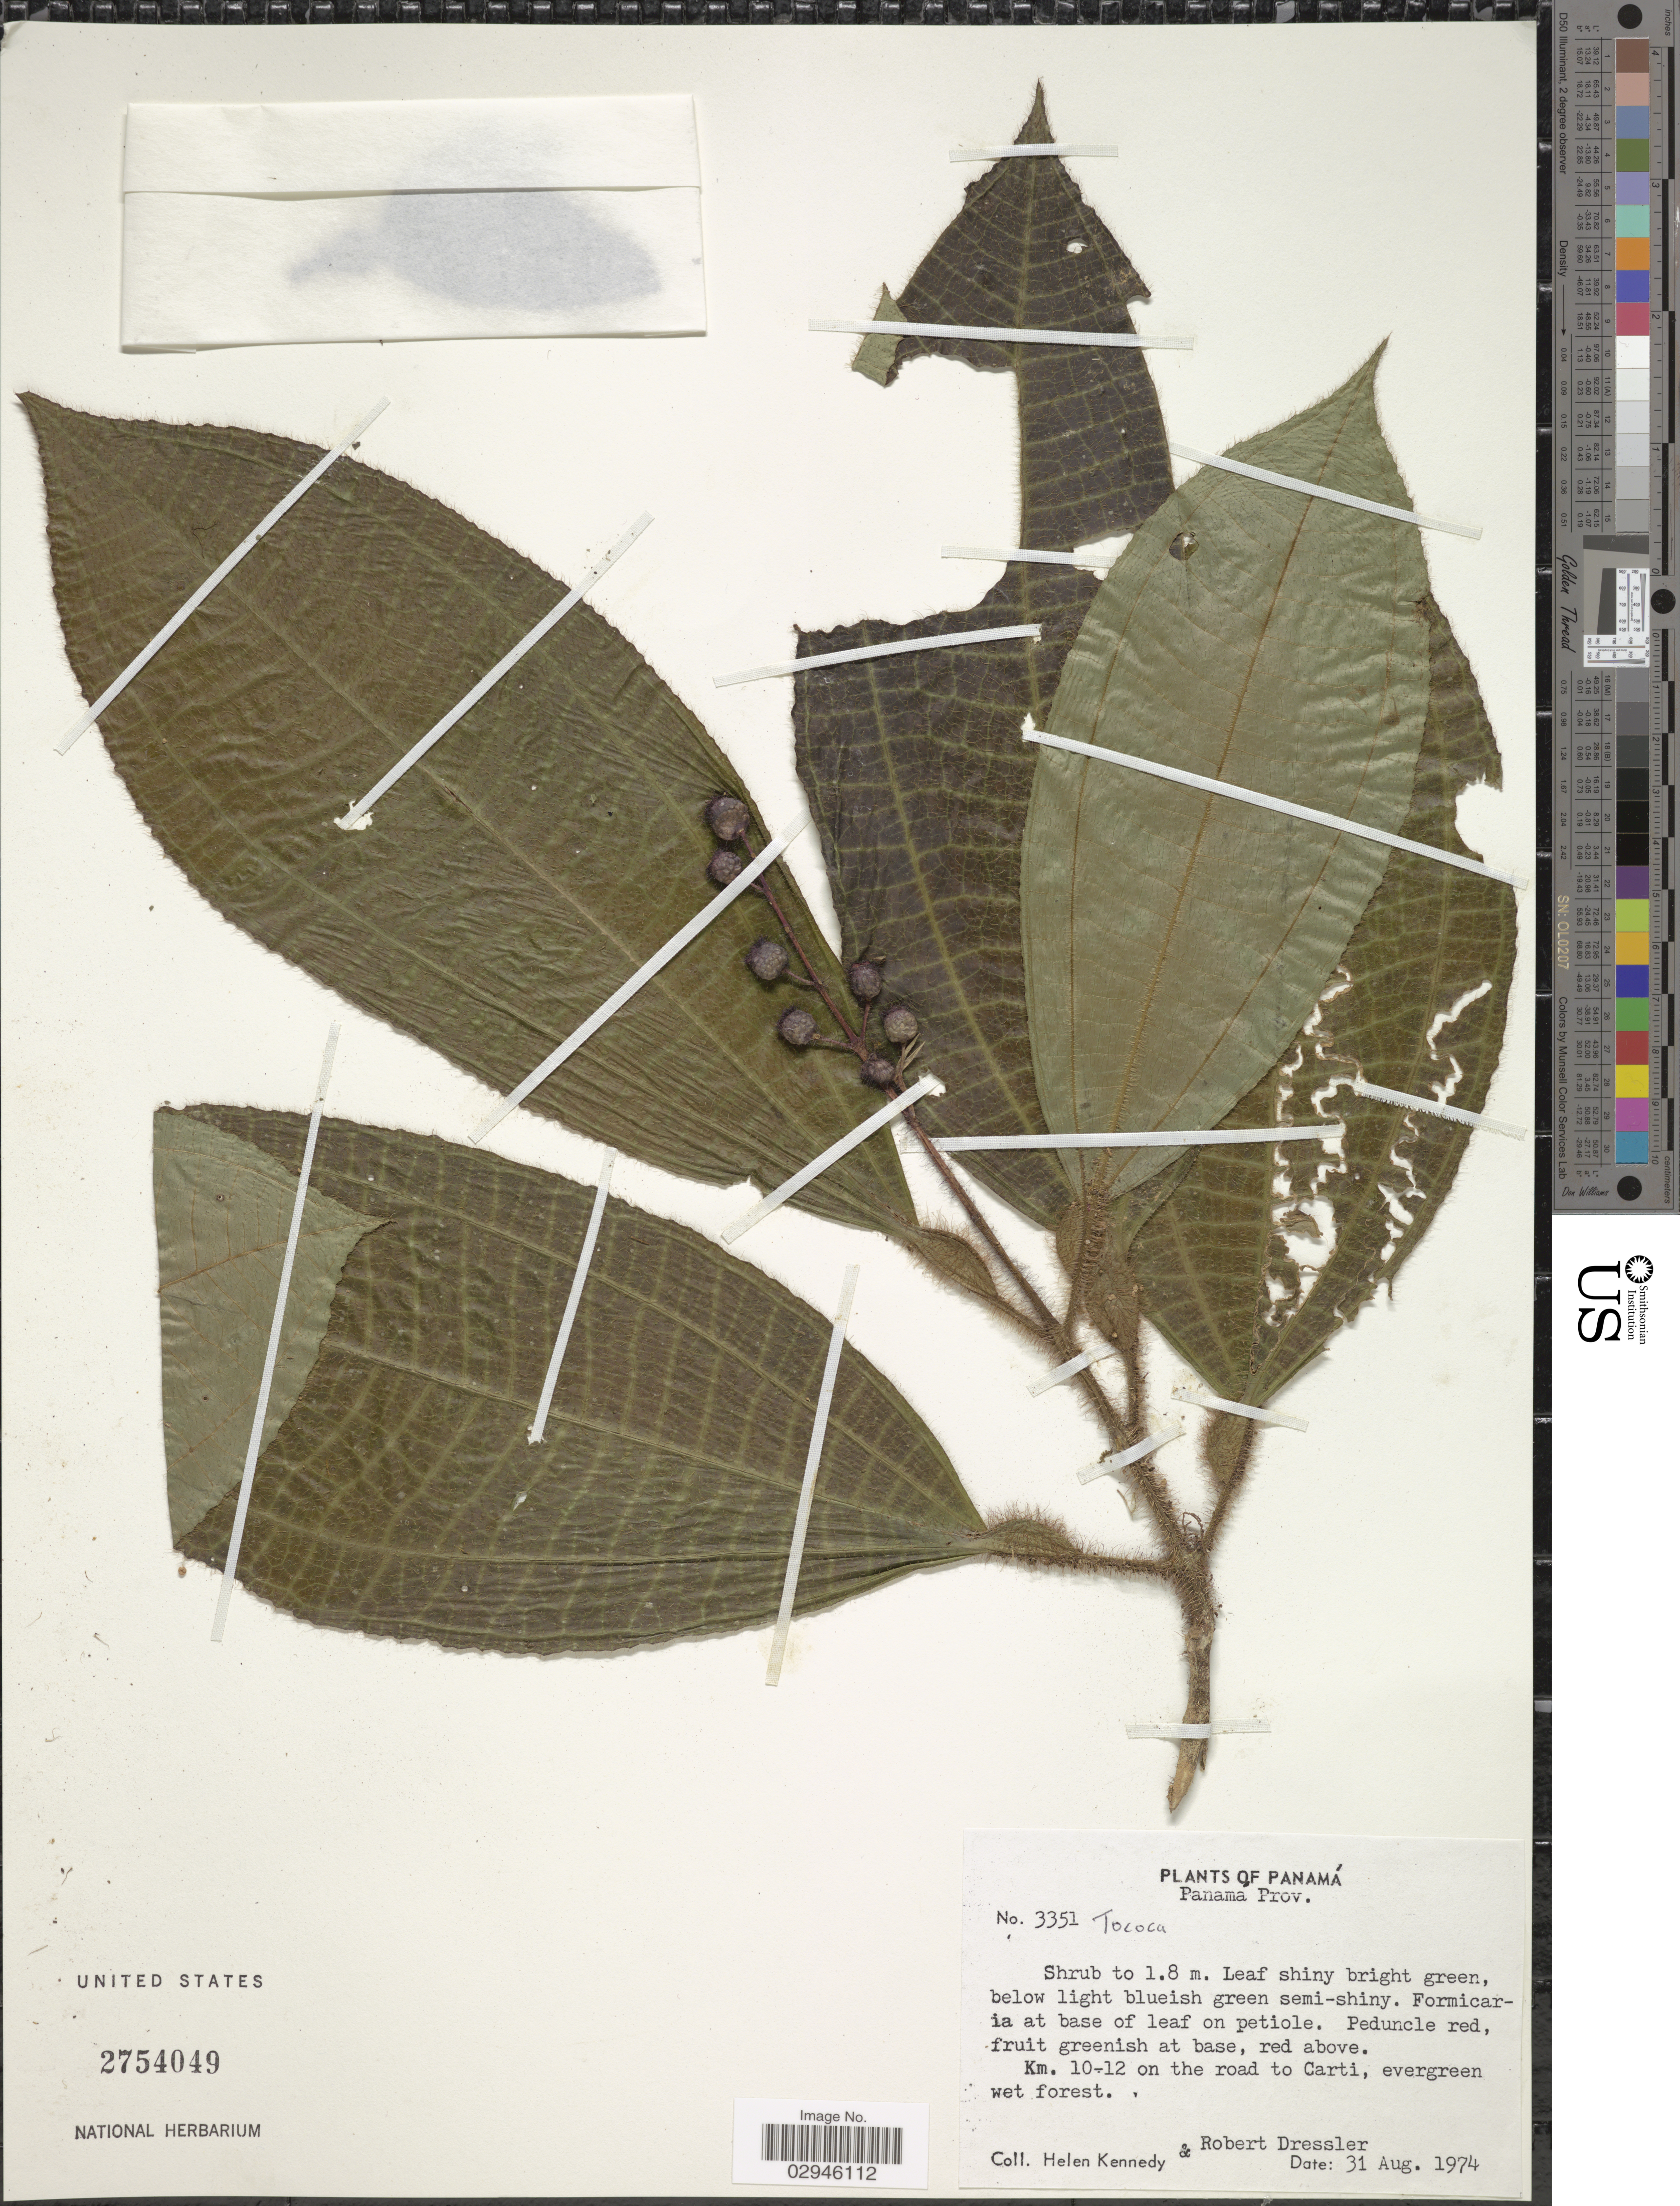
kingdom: Plantae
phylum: Tracheophyta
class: Magnoliopsida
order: Myrtales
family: Melastomataceae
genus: Tococa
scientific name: Tococa sp.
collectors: H. Kennedy & R. Dressler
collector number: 3351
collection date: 1974-08-31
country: Panama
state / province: Panamá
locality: Km. 10-12 on the road to Carti, evergreen wet forest.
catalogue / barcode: US 2754049